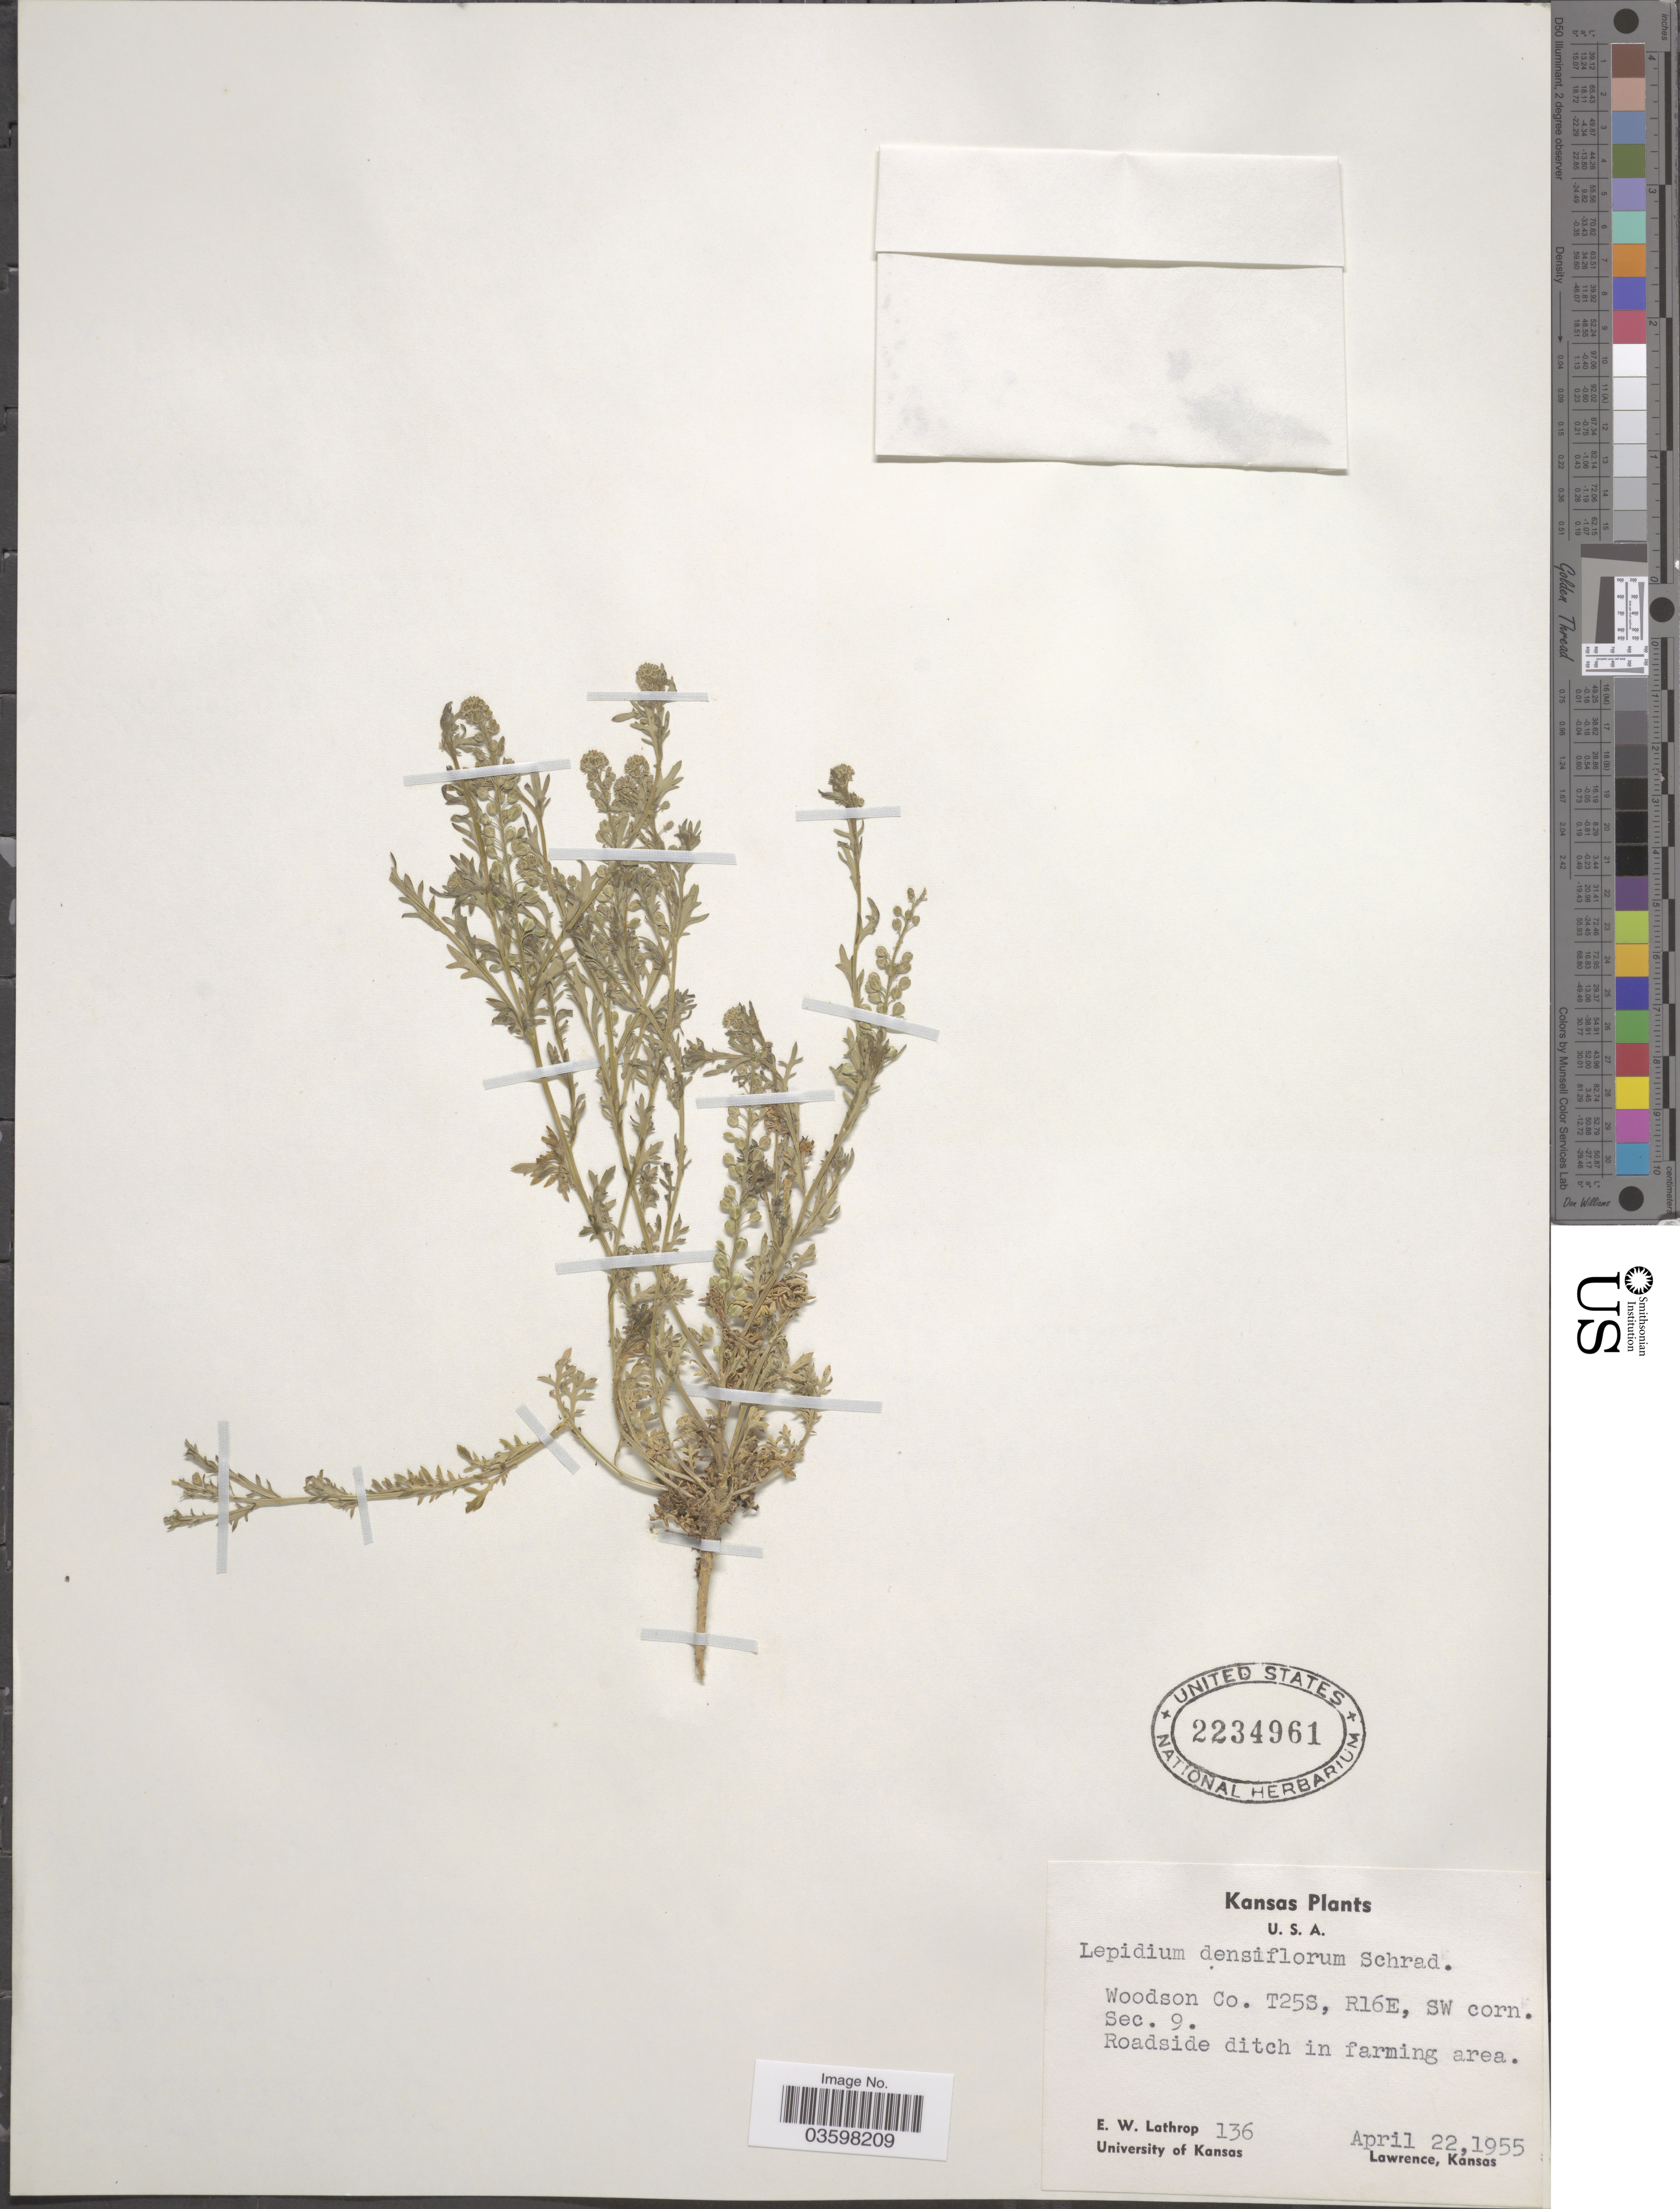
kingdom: Plantae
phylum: Tracheophyta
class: Magnoliopsida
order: Brassicales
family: Brassicaceae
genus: Lepidium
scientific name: Lepidium densiflorum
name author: Schrad.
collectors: E. W. Lathrop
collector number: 136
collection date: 1955-04-22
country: United States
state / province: Kansas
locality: Woodson Co. T25S, R16E, SW corn. Sec. 9.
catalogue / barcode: US 2234961